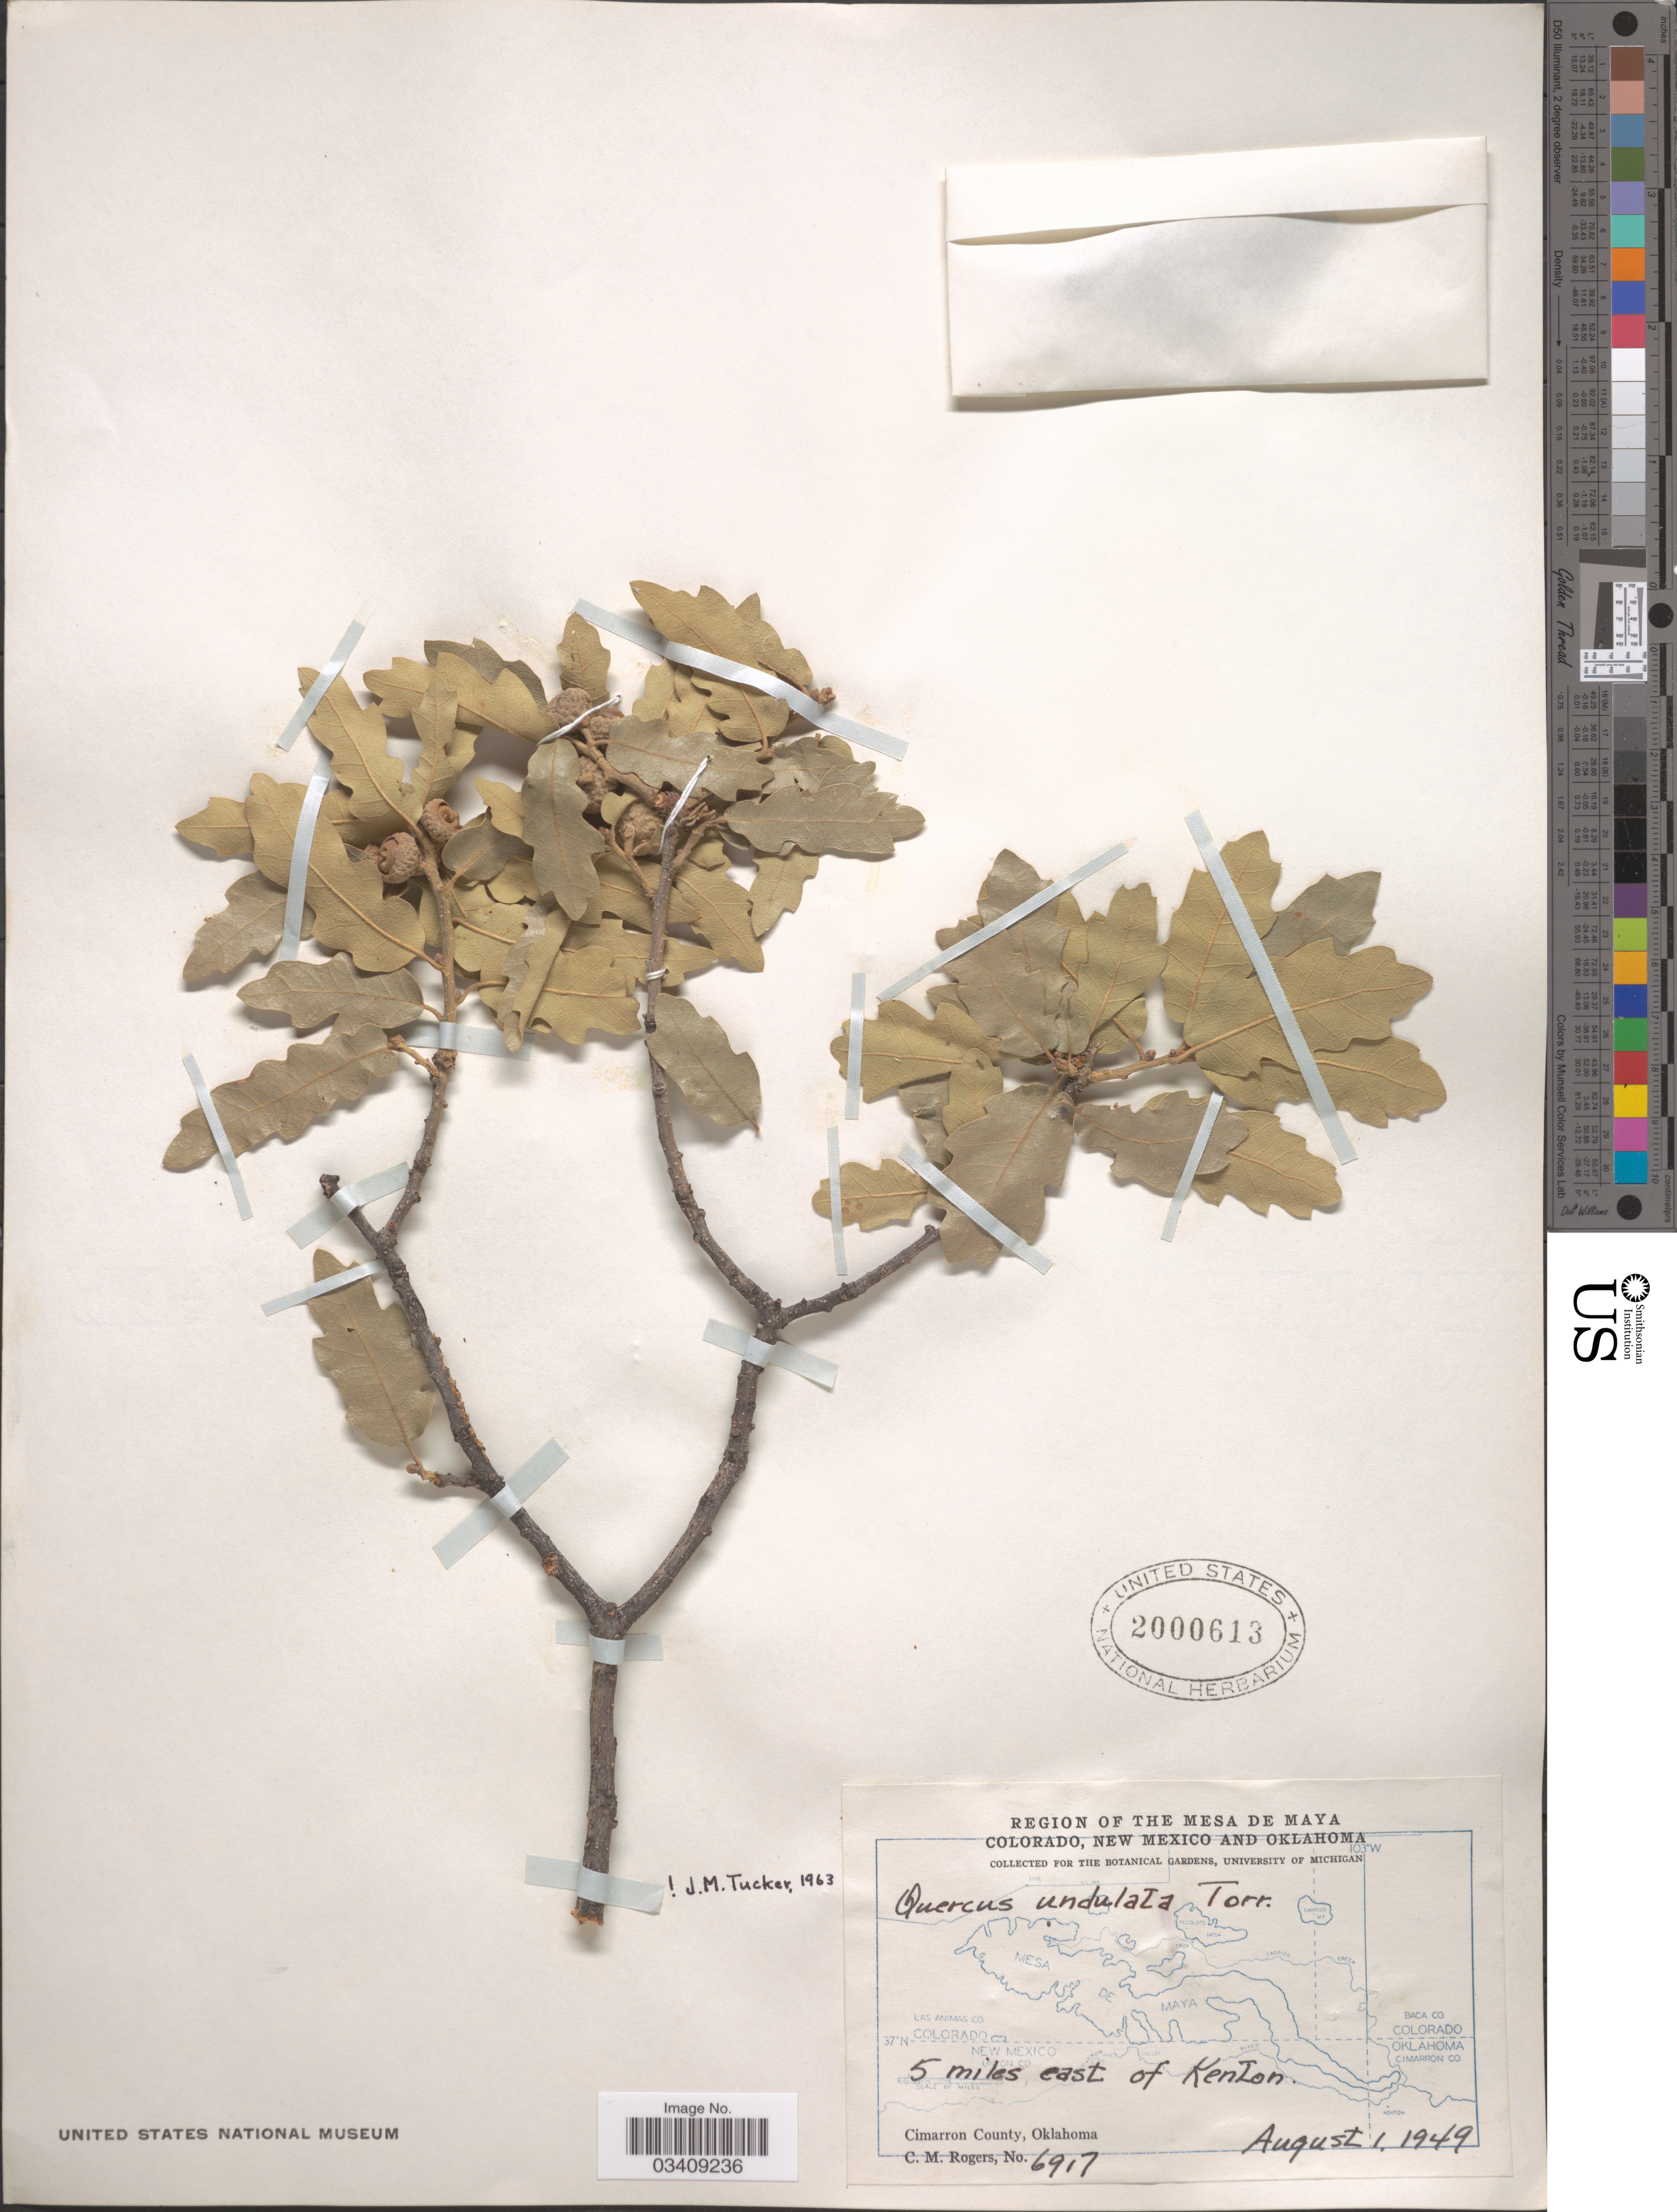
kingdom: Plantae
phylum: Tracheophyta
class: Magnoliopsida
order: Fagales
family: Fagaceae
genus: Quercus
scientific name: Quercus undulata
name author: Torr.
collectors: C. M. Rogers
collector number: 6917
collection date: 1949-08-01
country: United States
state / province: Oklahoma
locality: Region of the Mesa de Maya. 5 miles east of Kenton. Cimarron County.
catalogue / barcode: US 2000613